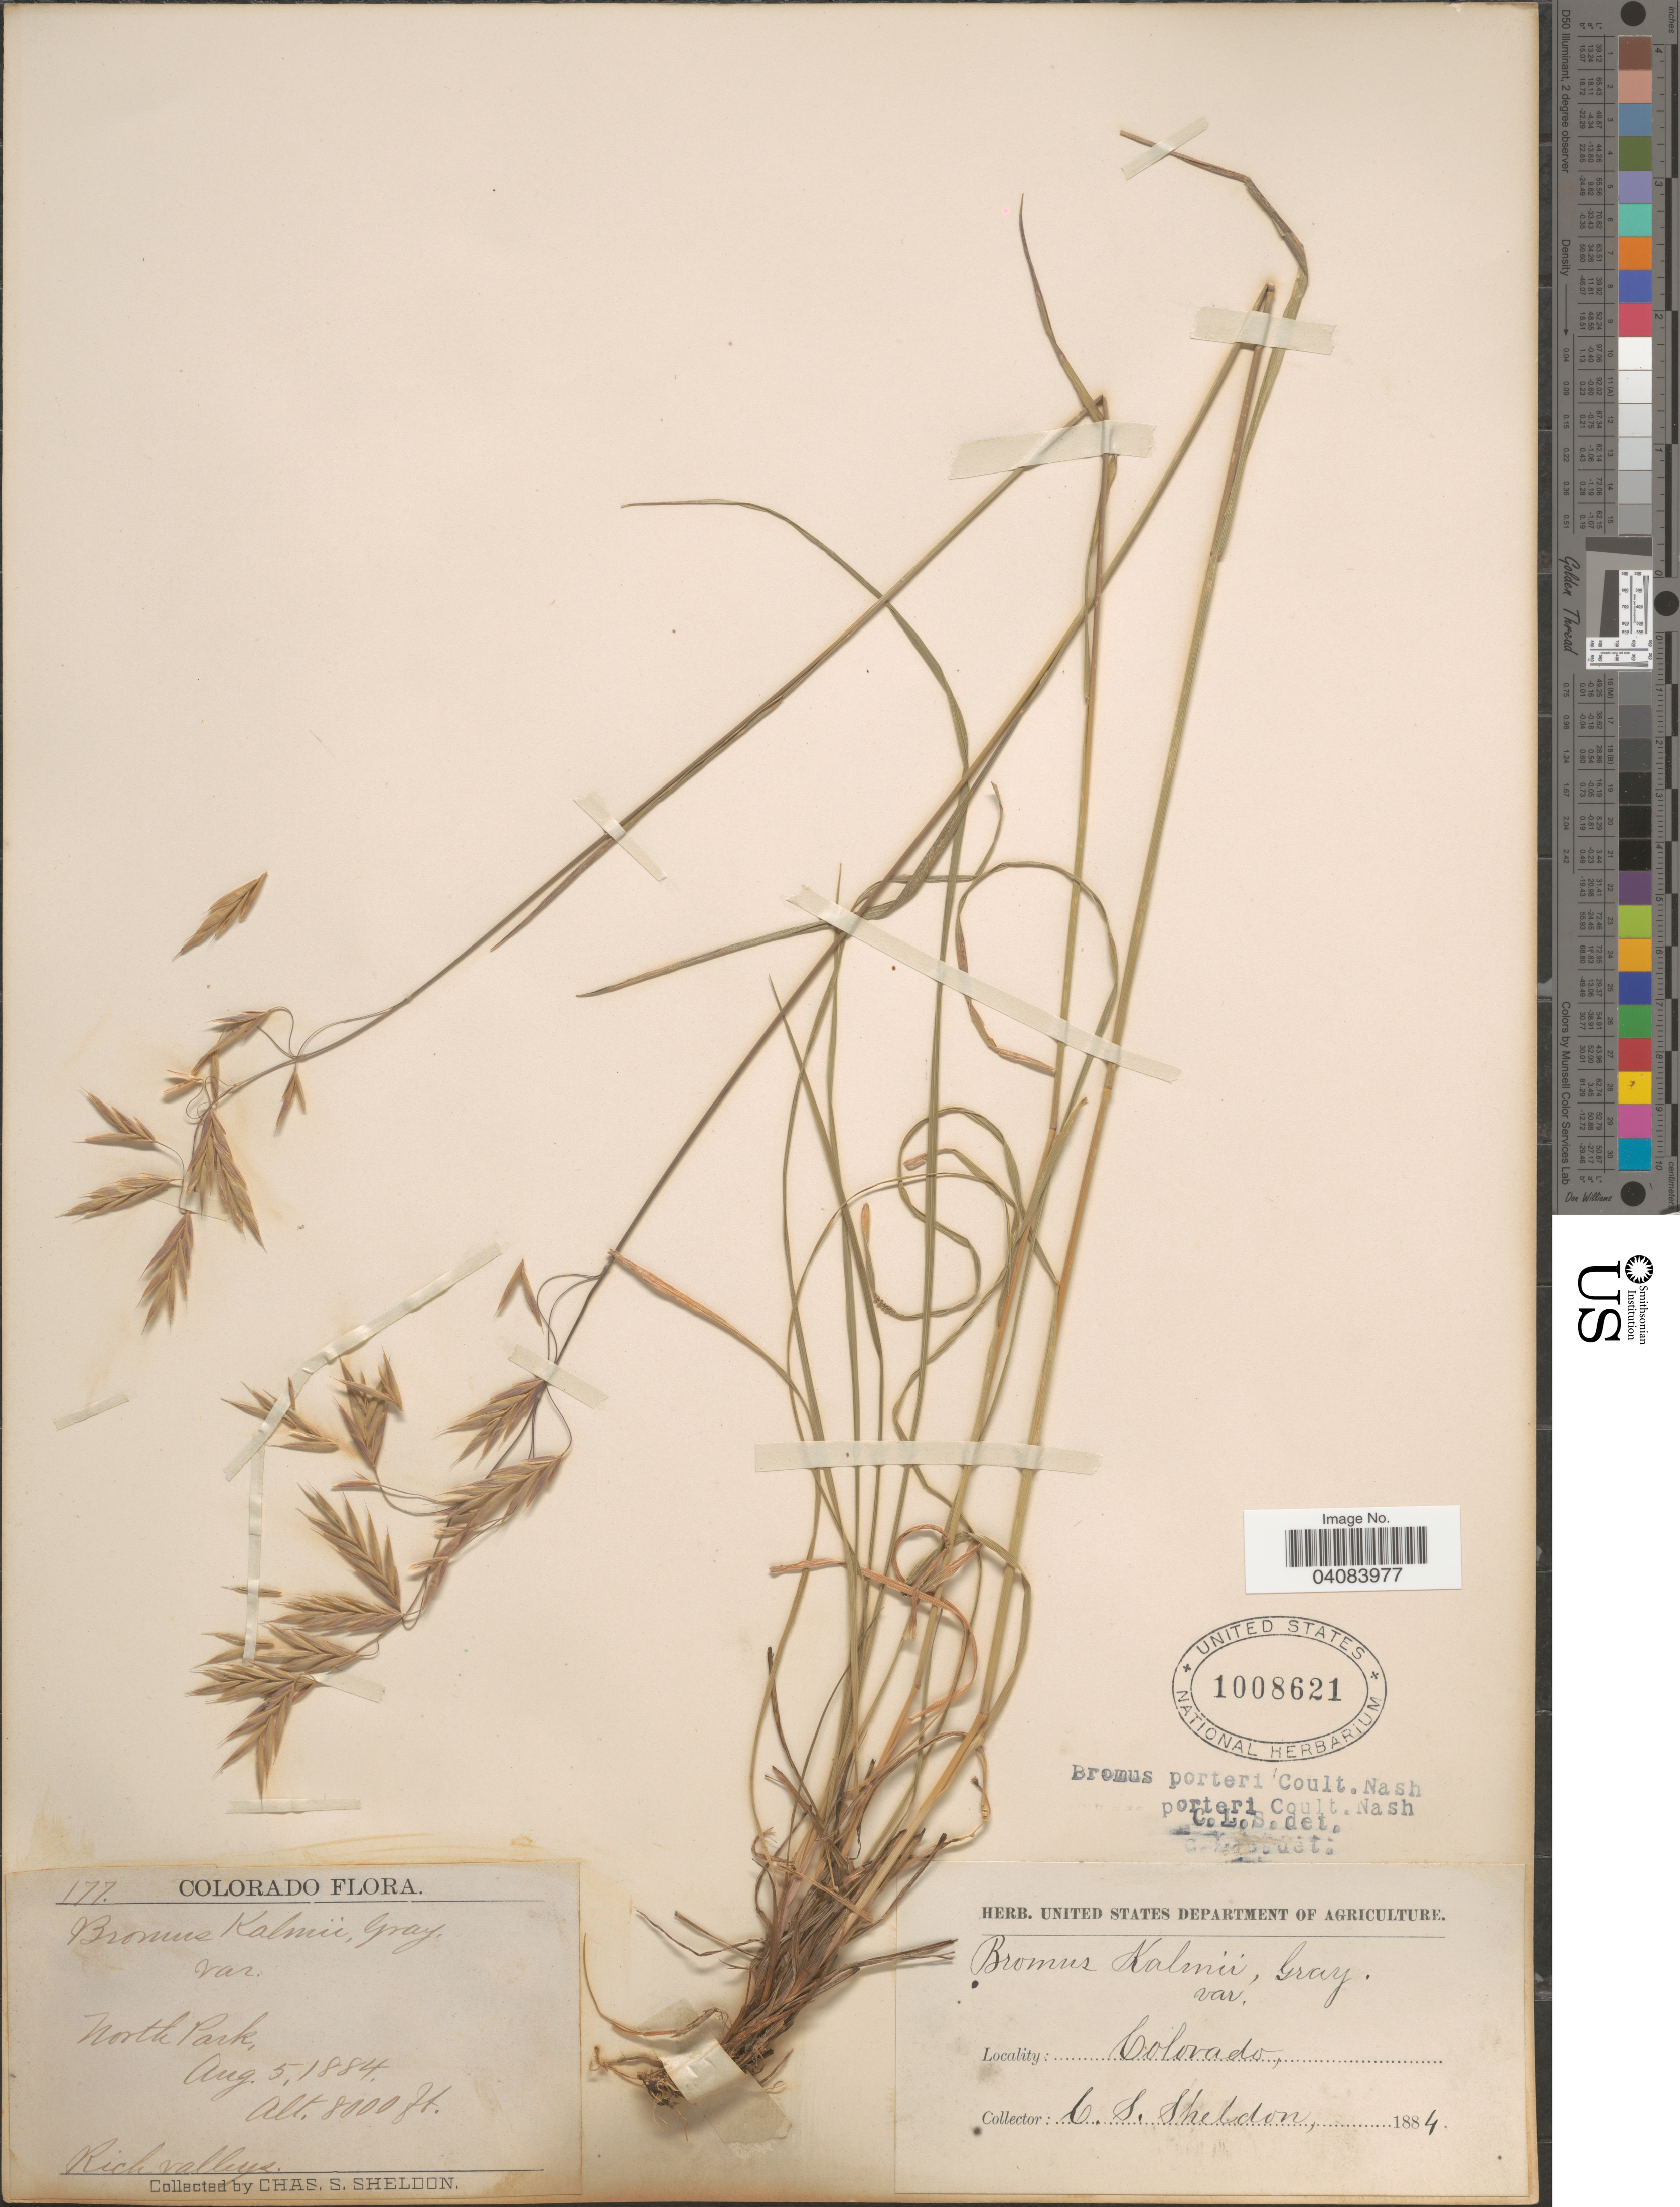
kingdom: Plantae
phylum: Tracheophyta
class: Liliopsida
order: Poales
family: Poaceae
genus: Bromus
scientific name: Bromus porteri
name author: (J.M. Coult.) Nash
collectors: C. S. Sheldon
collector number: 177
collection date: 1884-08-05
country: United States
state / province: Colorado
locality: North Park. Rich valleys.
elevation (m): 2438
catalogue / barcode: US 1008621